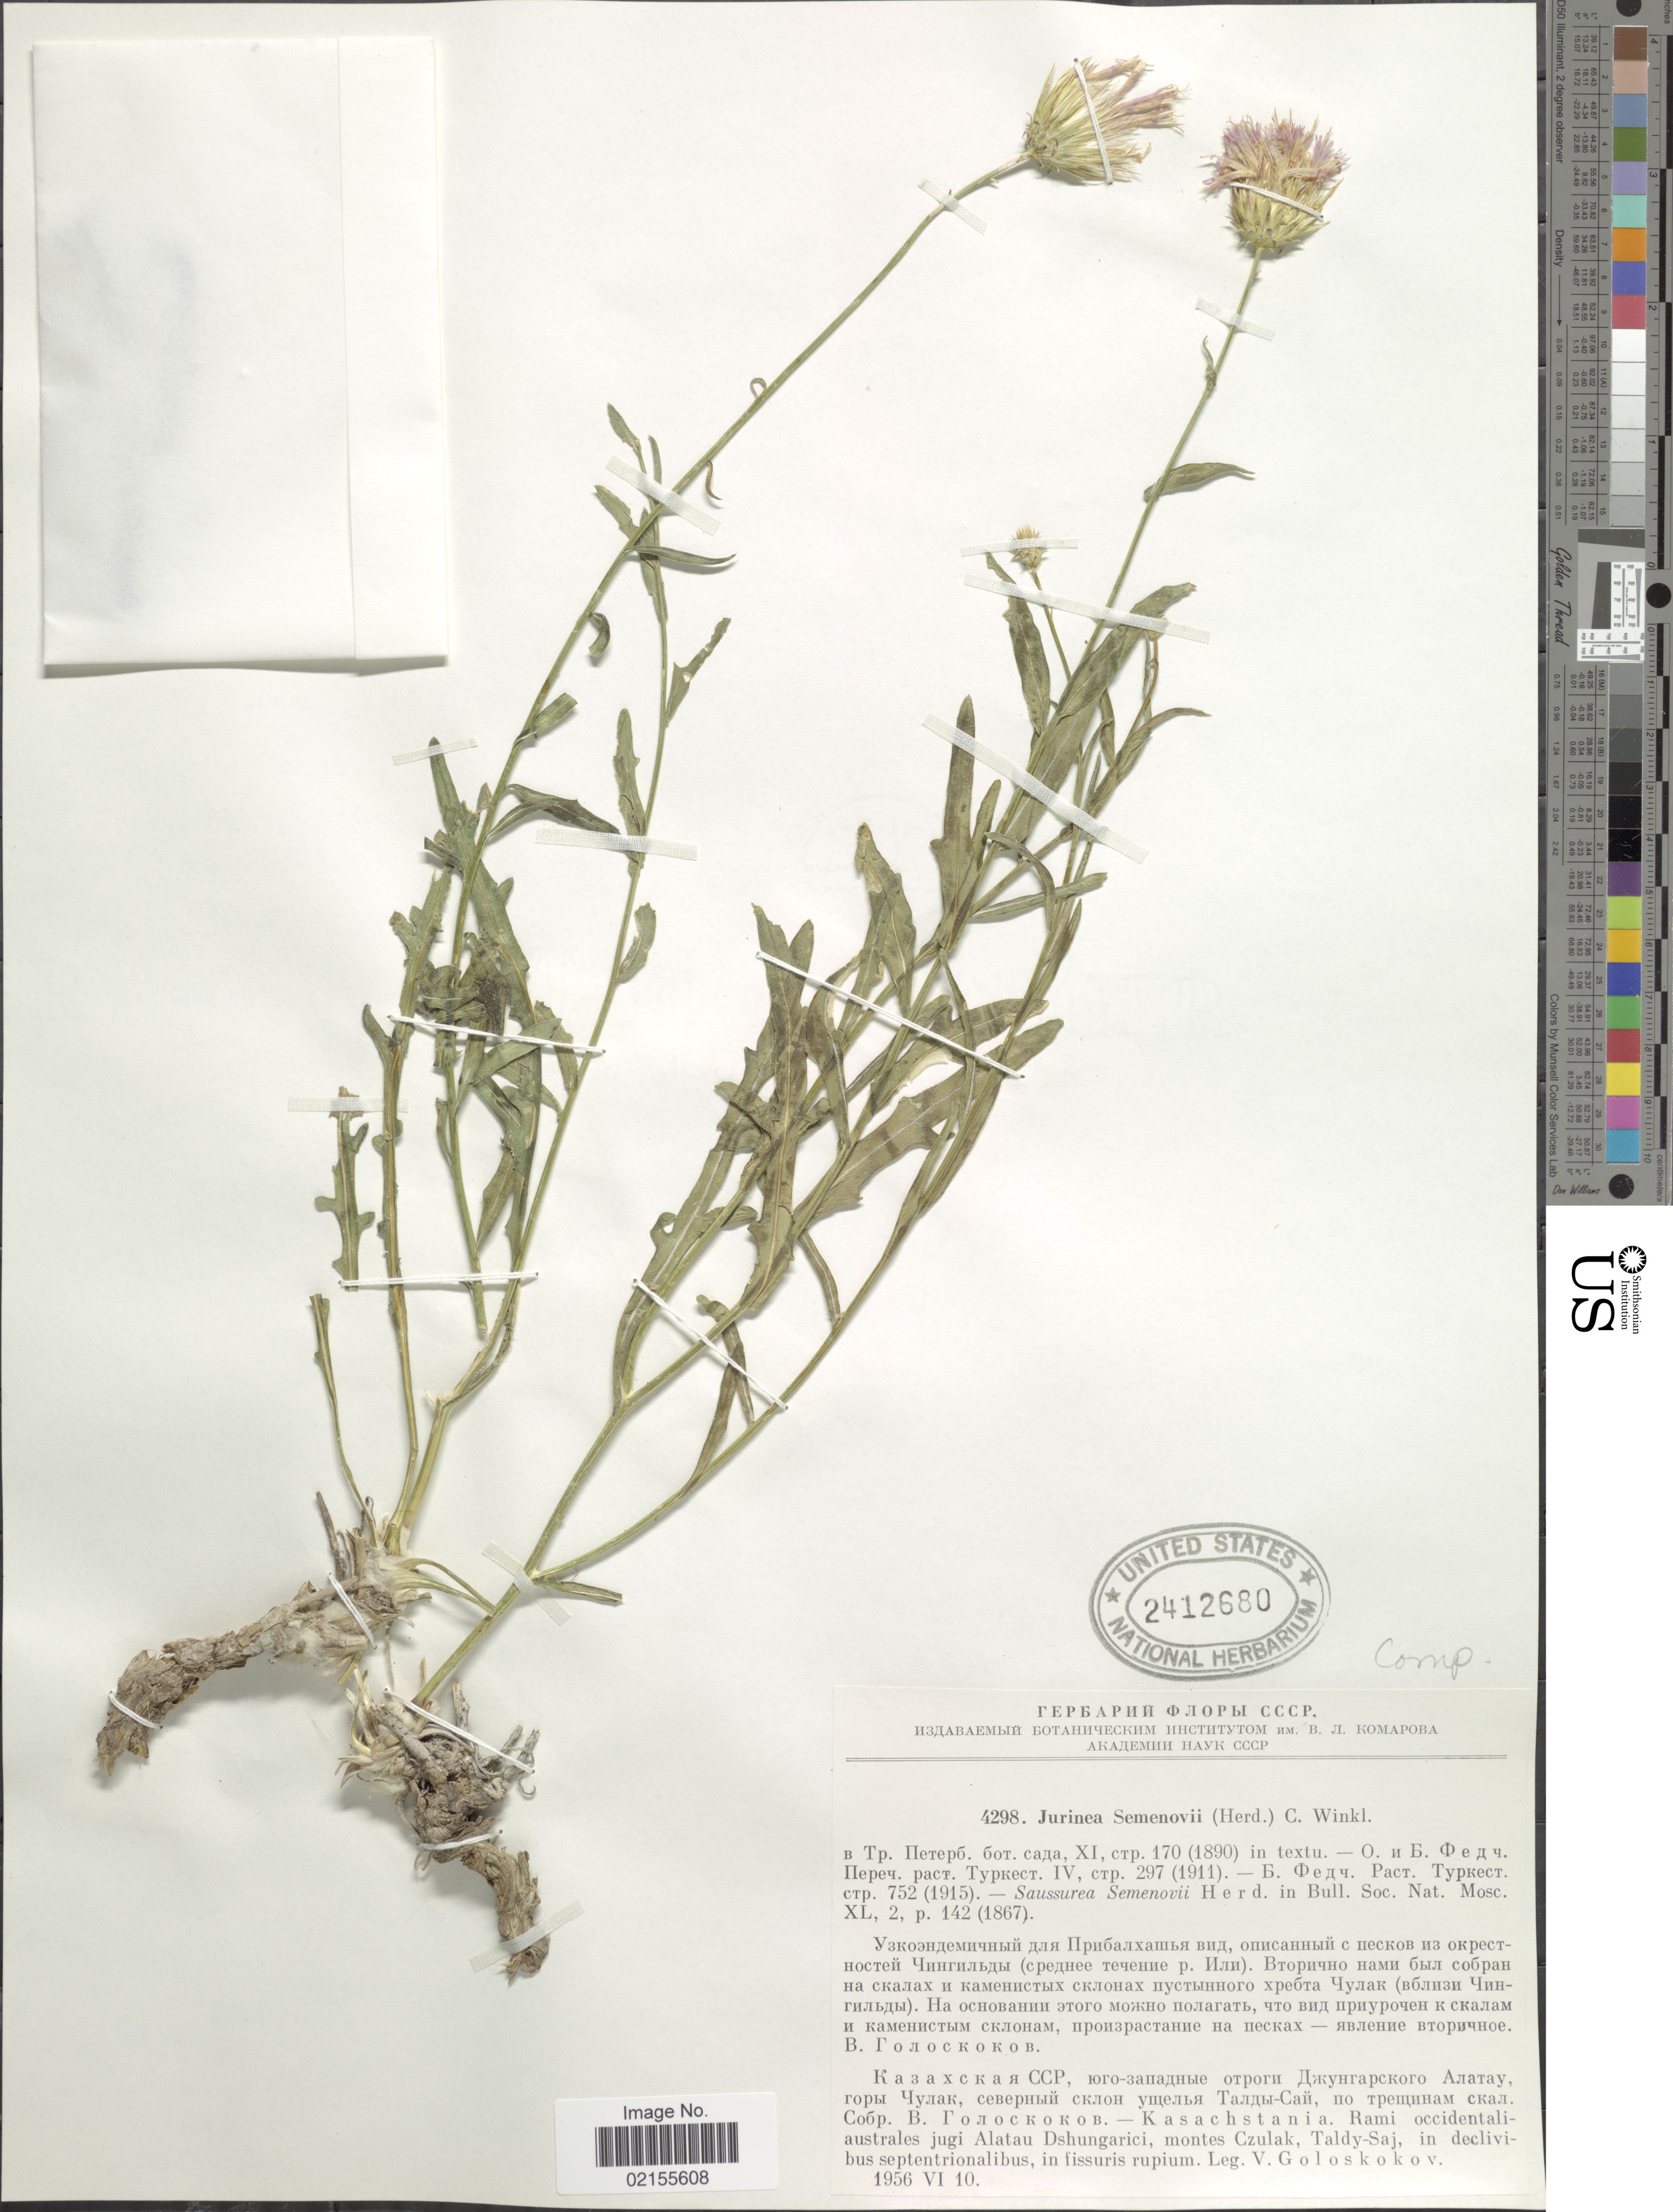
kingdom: Plantae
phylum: Tracheophyta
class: Magnoliopsida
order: Asterales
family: Asteraceae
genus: Jurinea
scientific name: Jurinea semenowii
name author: C. Winkl.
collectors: V. P. Goloskokov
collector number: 4298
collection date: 1956-06-10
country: Kazakhstan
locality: Kasachstania. Rami occidental-australes jugi Alatau Dshungarici, montes Czulak, Taldy-Saj, in declivibus septentrionalibus, in fissuris rupium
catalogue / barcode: US 2412680